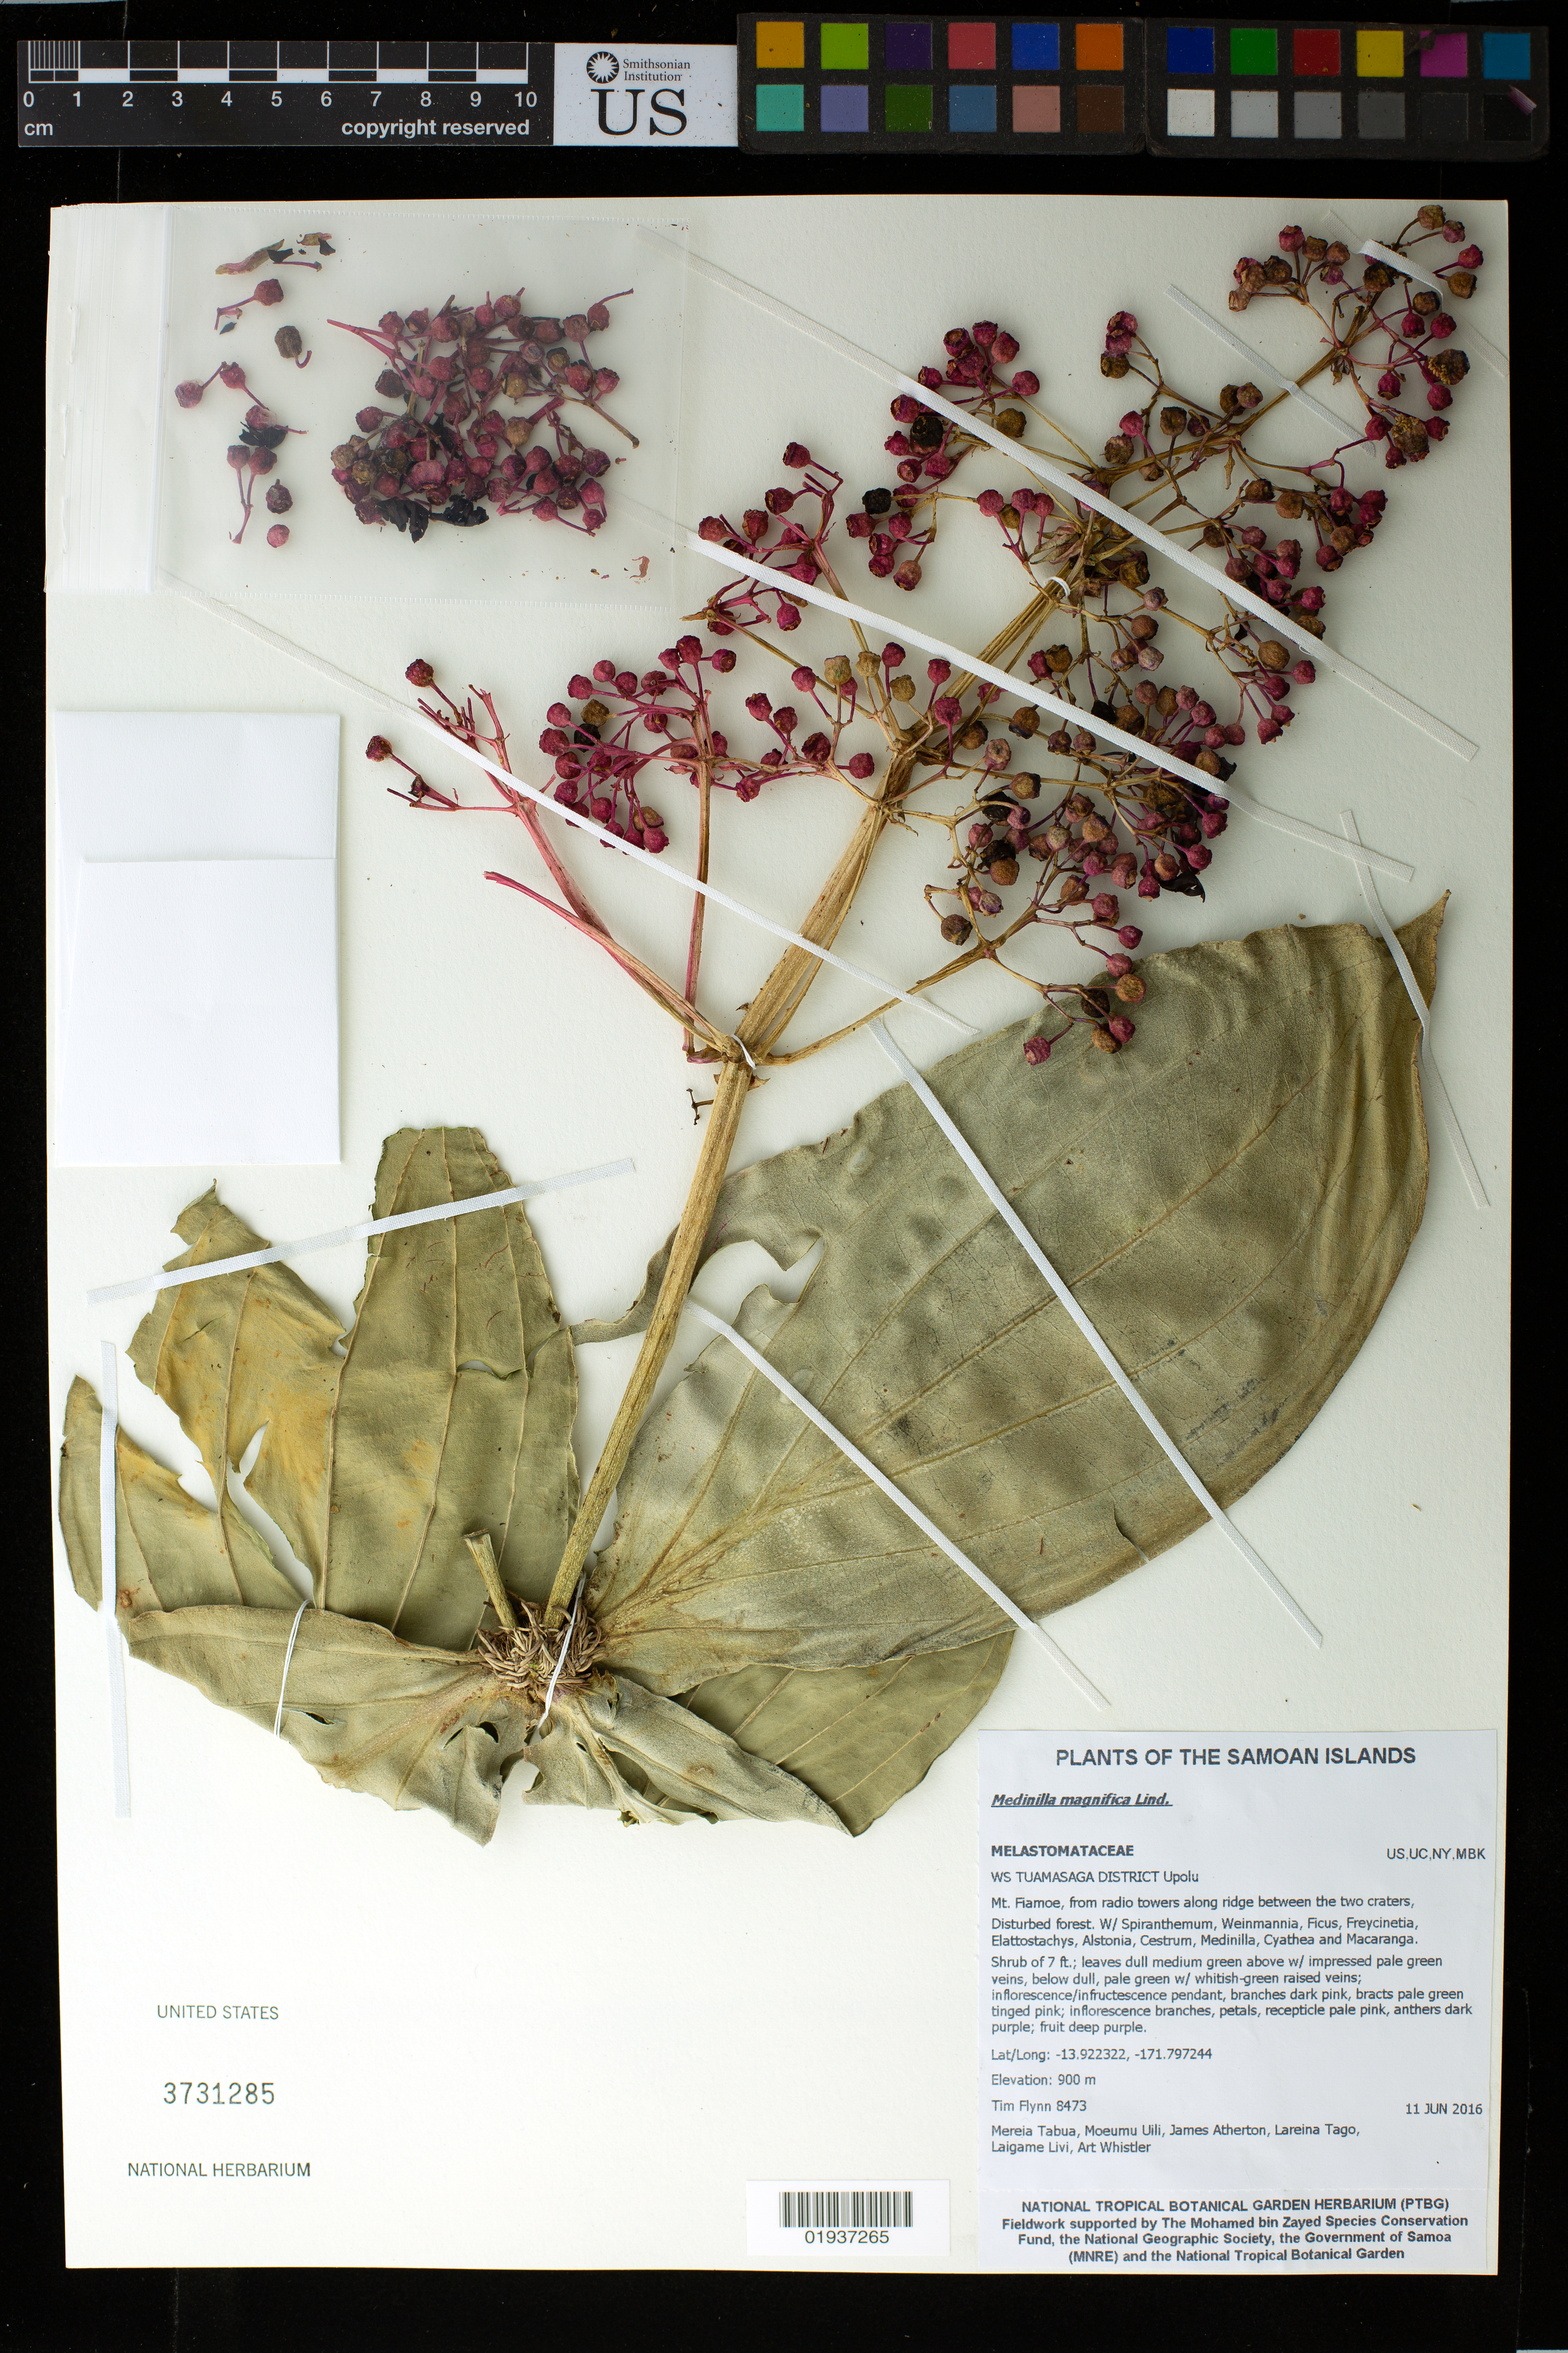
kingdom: Plantae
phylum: Tracheophyta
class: Magnoliopsida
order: Myrtales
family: Melastomataceae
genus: Medinilla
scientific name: Medinilla magnifica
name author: Lindl.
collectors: T. W. Flynn, M. Tabua, M. Uili, J. Atherton, L. Tago, L. Livi & A. Whistler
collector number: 8473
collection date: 2016-06-11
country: Samoa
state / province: Tuamasaga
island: Upolu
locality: Tuamasaga District, Mt. Fiamoe, from rado towers along ridge between the two craters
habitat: Disturbed forest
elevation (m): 900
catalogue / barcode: US 3731285